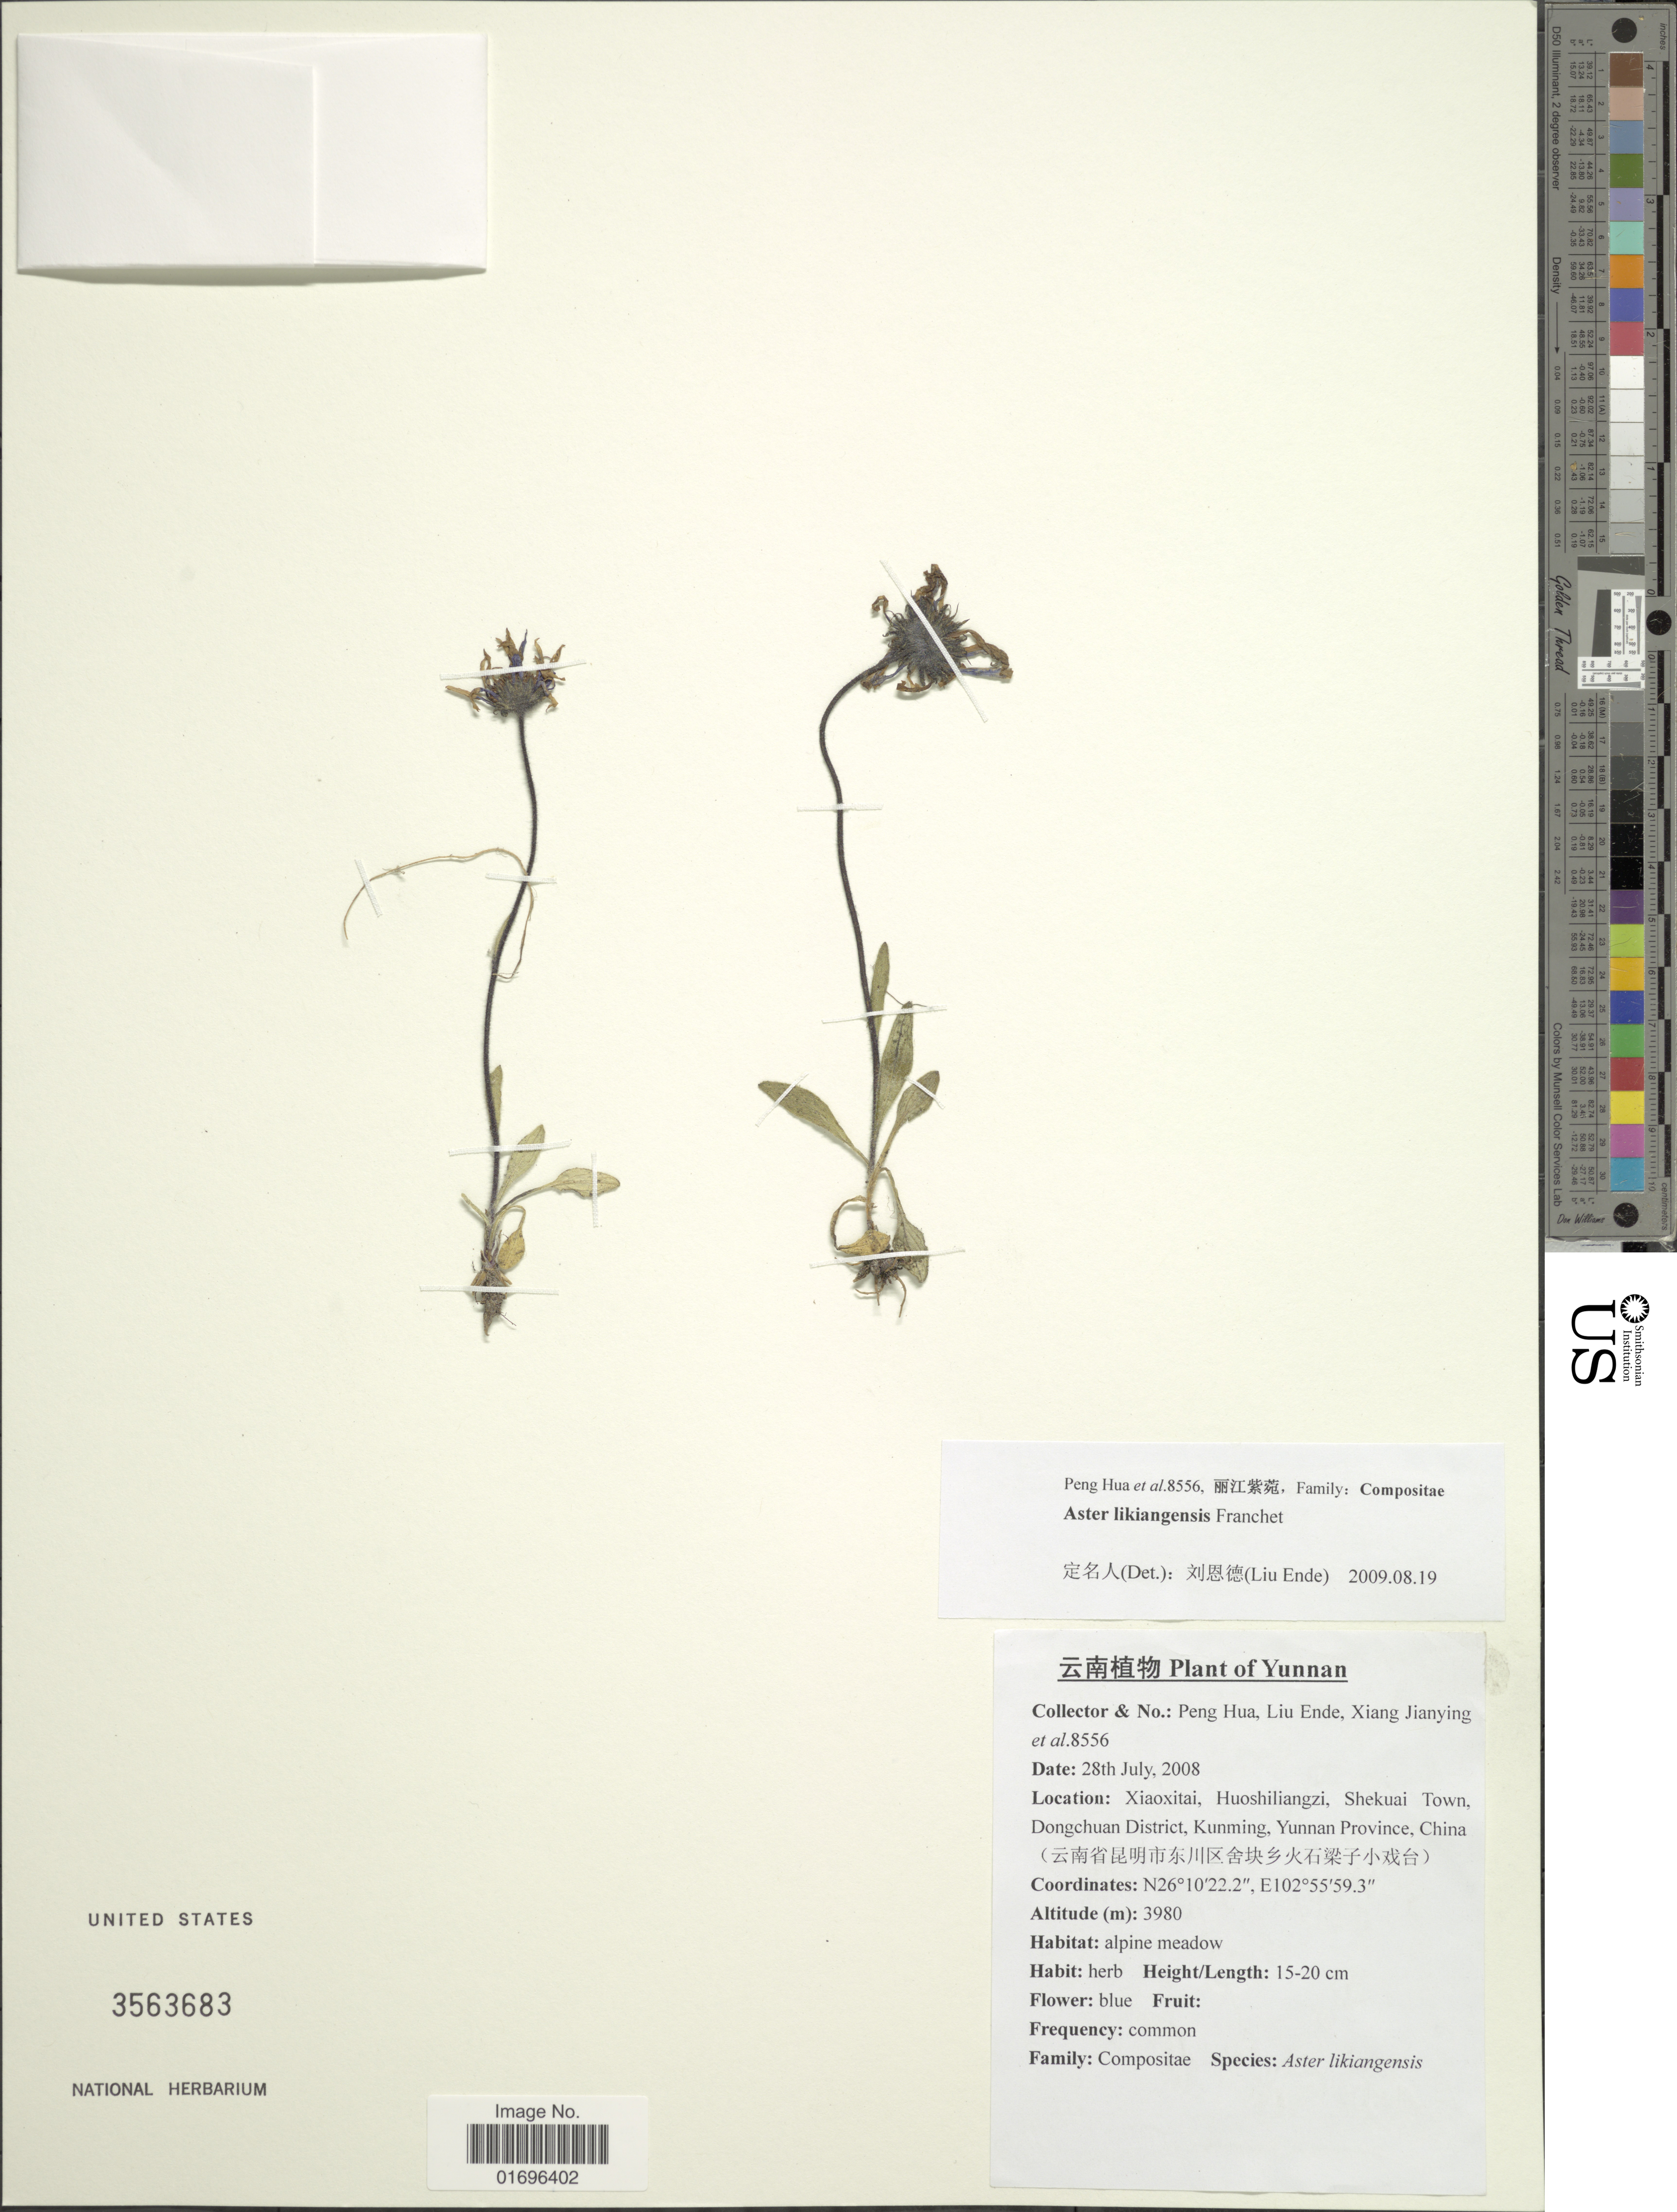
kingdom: Plantae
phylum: Tracheophyta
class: Magnoliopsida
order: Asterales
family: Asteraceae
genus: Aster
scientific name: Aster likiangensis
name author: Franch.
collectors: H. Peng, H. Liu, J. Xiang & et al.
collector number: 8556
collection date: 2008-07-28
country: China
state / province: Yunnan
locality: Xiaoxitai, Huoshiliangzi, Shekuai Town, Dongchuan District, Kunming, Yunnan Province, China (X)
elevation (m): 3980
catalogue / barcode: US 3563683